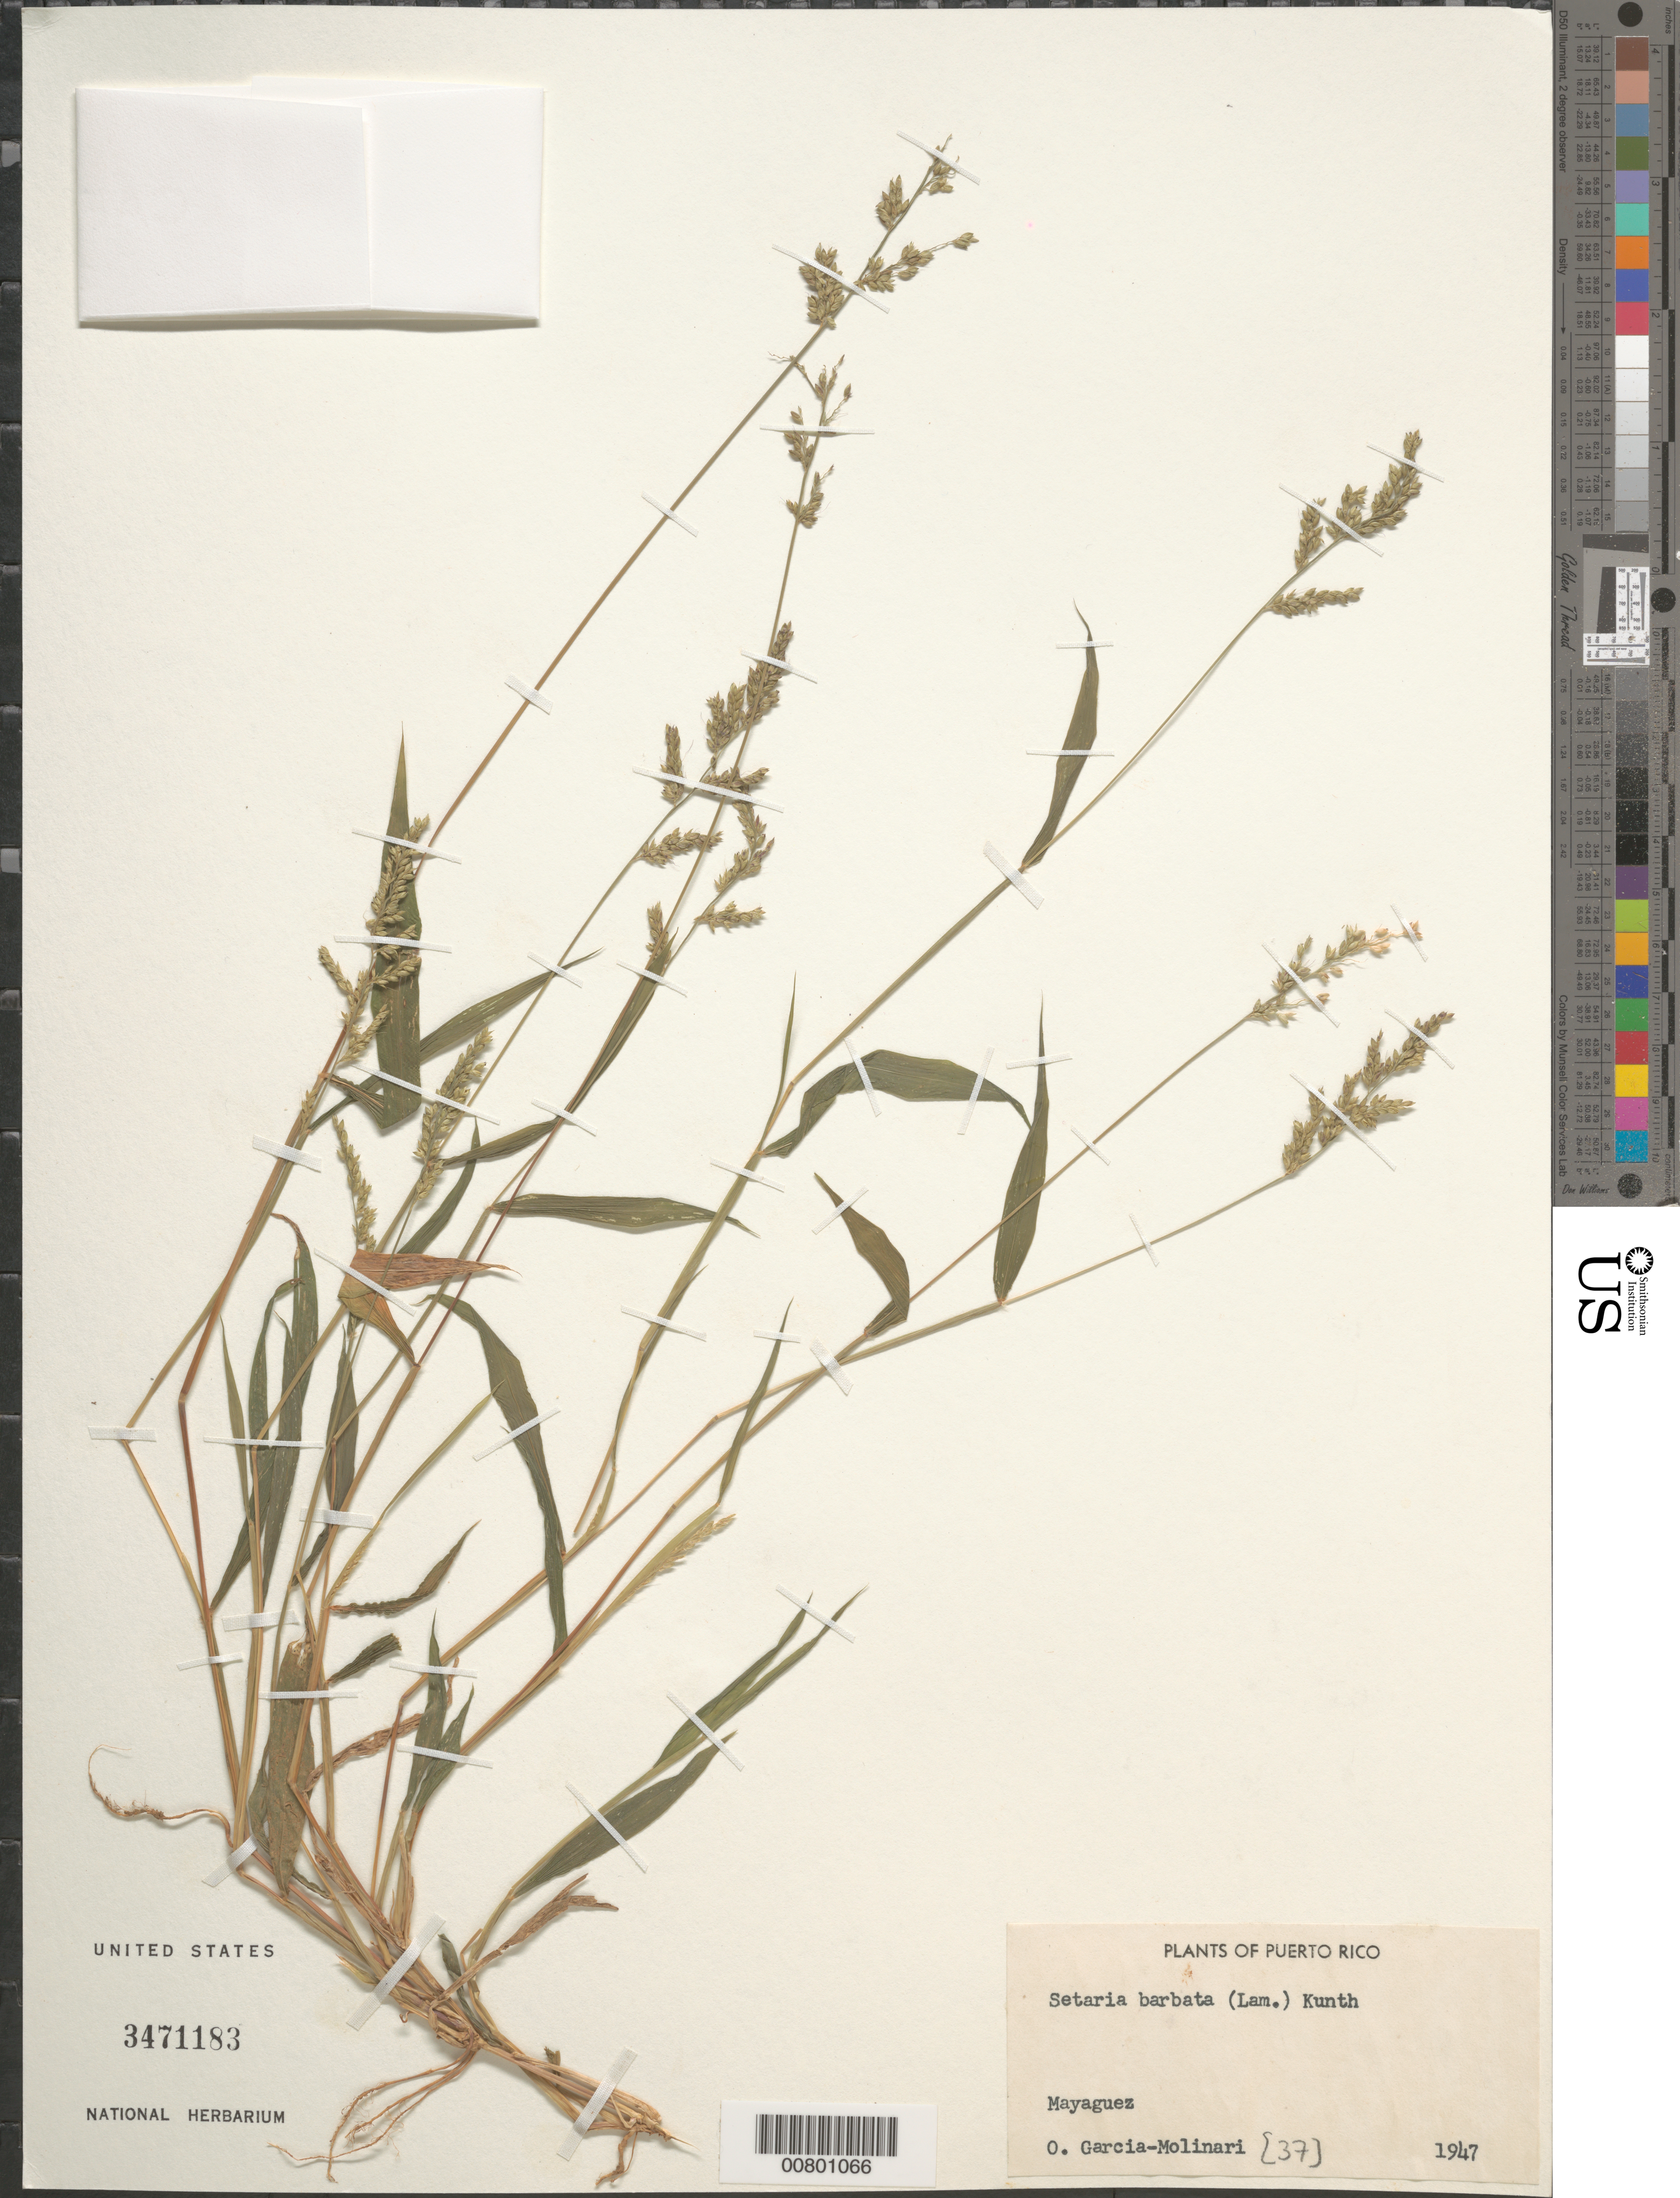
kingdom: Plantae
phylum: Tracheophyta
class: Liliopsida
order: Poales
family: Poaceae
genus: Setaria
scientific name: Setaria barbata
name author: (Lam.) Kunth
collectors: O. García-Molinari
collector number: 37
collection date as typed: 1947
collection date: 1947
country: Puerto Rico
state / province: Mayagüez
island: Puerto Rico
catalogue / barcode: US 3471183